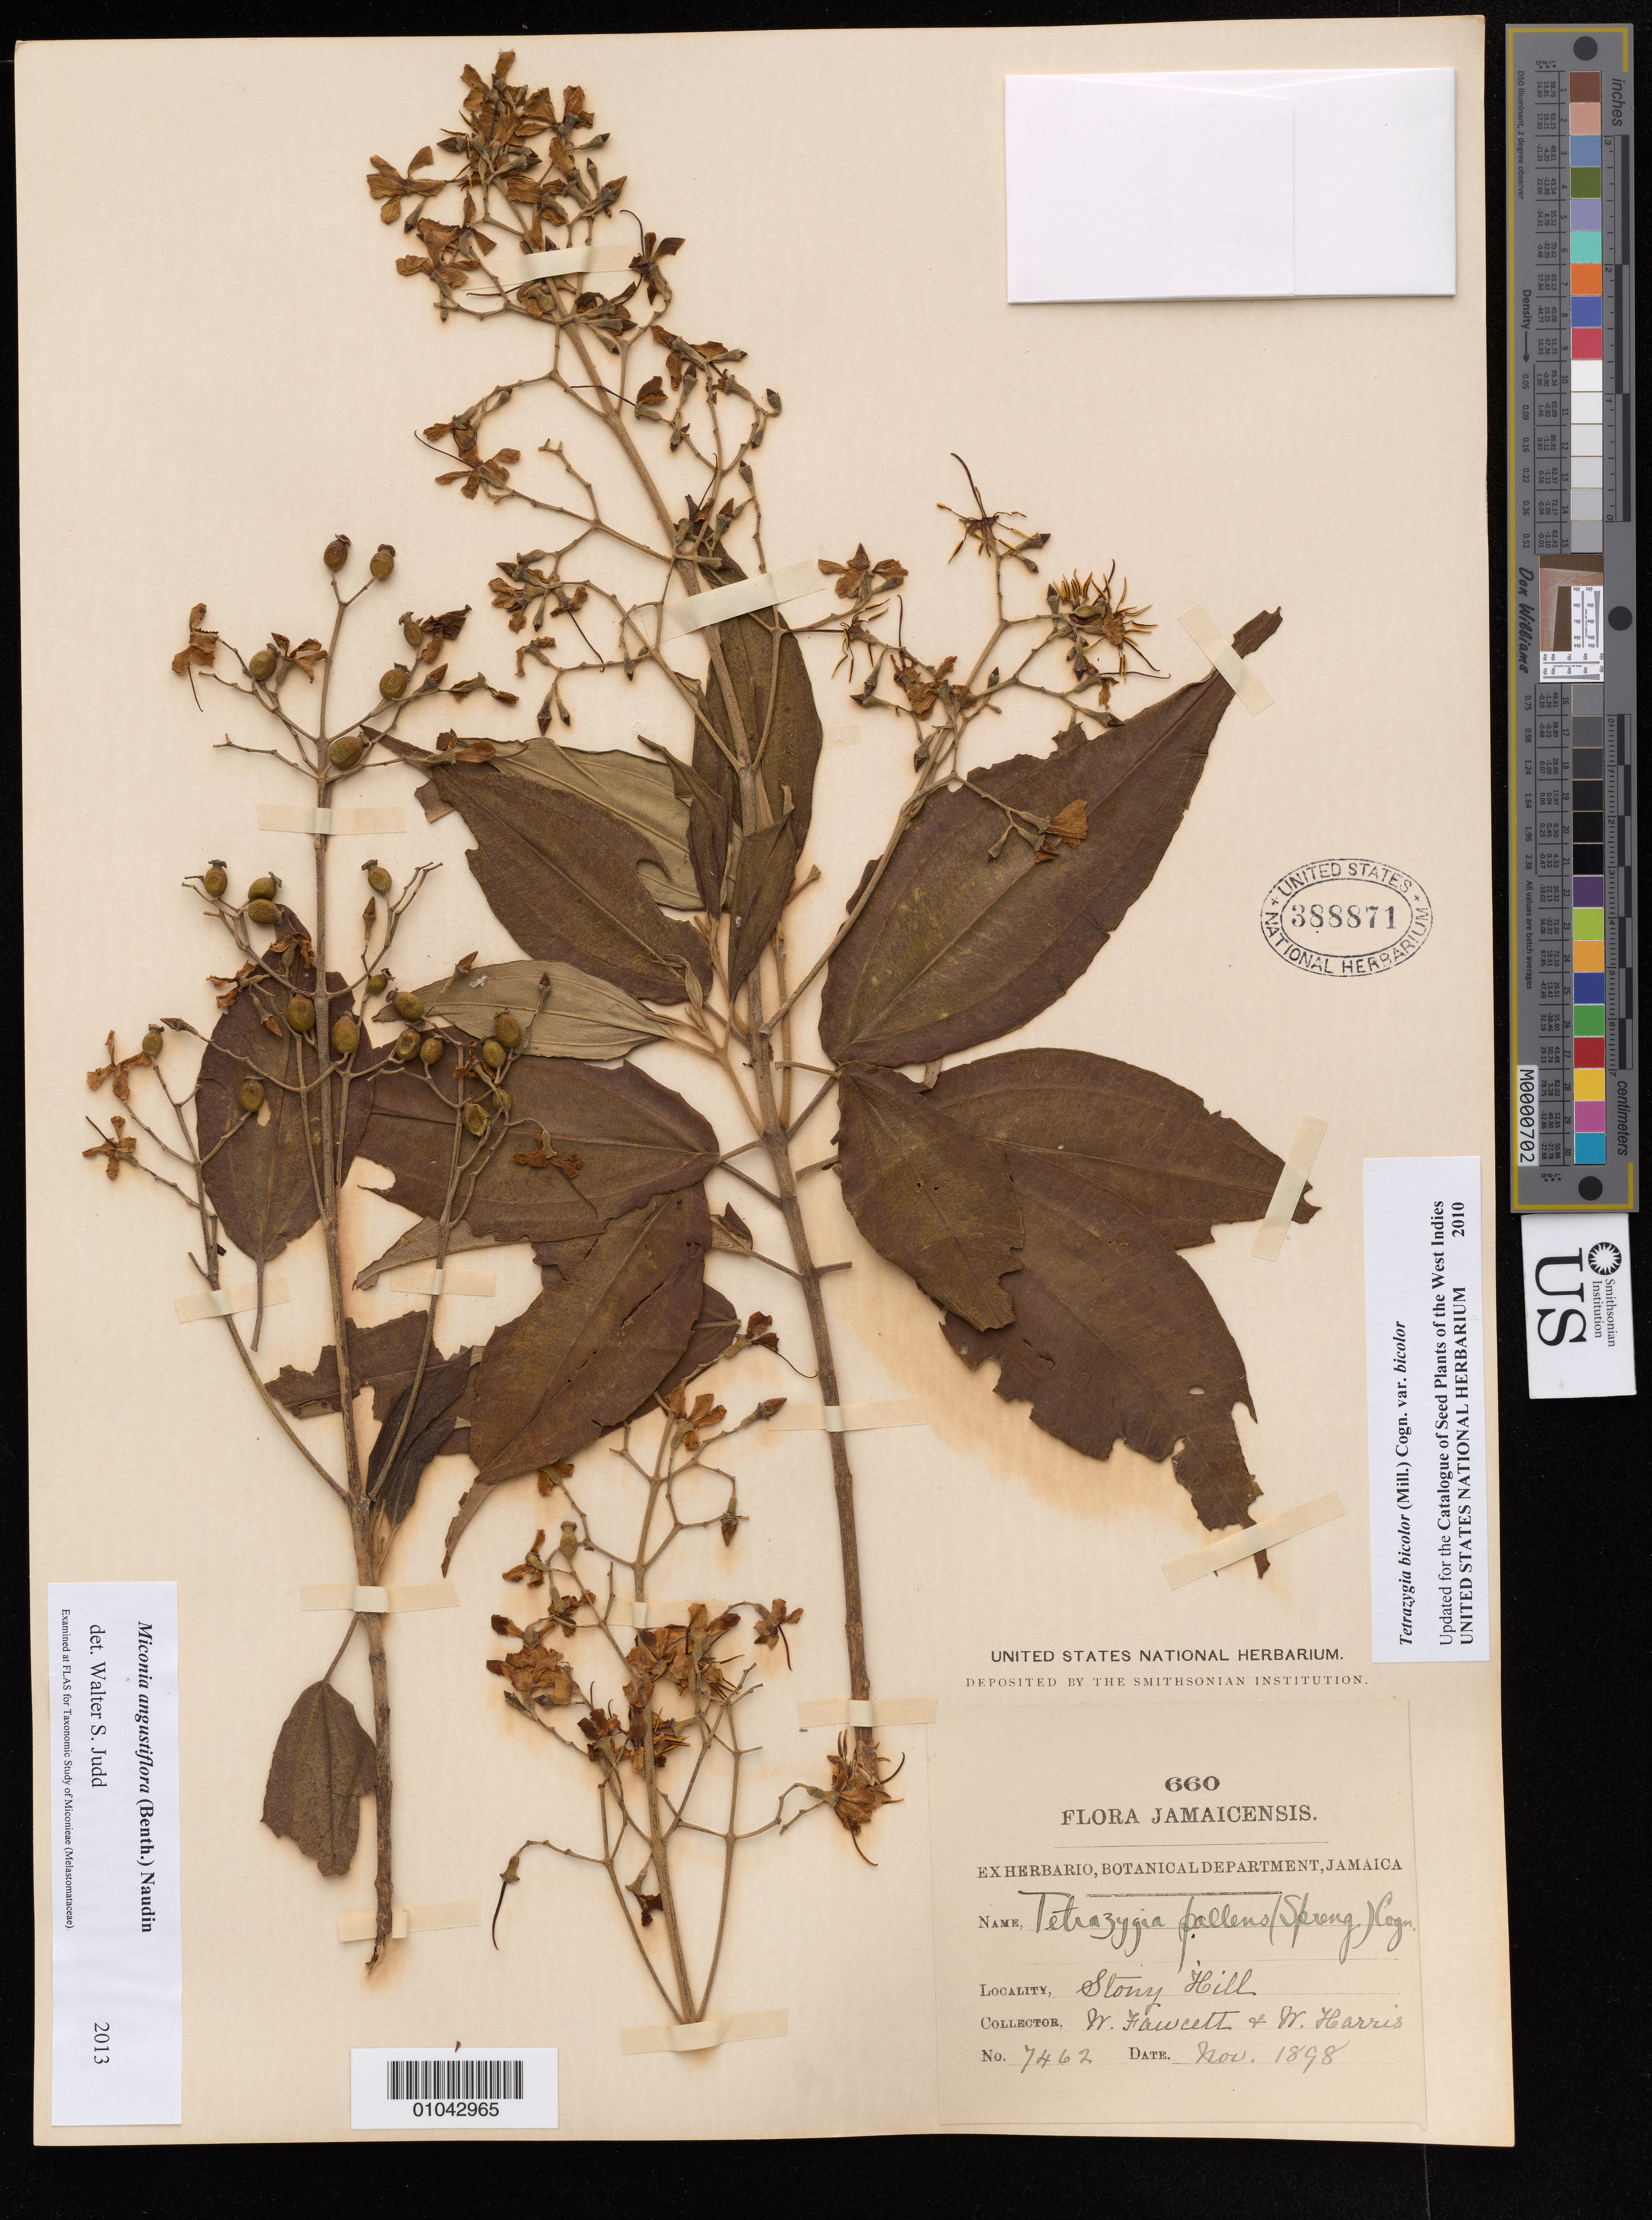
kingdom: Plantae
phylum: Tracheophyta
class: Magnoliopsida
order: Myrtales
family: Melastomataceae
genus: Miconia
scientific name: Miconia angustilamina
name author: (Judd & Skean) Judd & Ionta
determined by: Judd, Walter S.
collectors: W. Fawcett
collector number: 7462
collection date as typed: Nov 1898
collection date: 1898-11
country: Jamaica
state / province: Saint Andrew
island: Jamaica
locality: Stony Hill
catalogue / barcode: US 388871